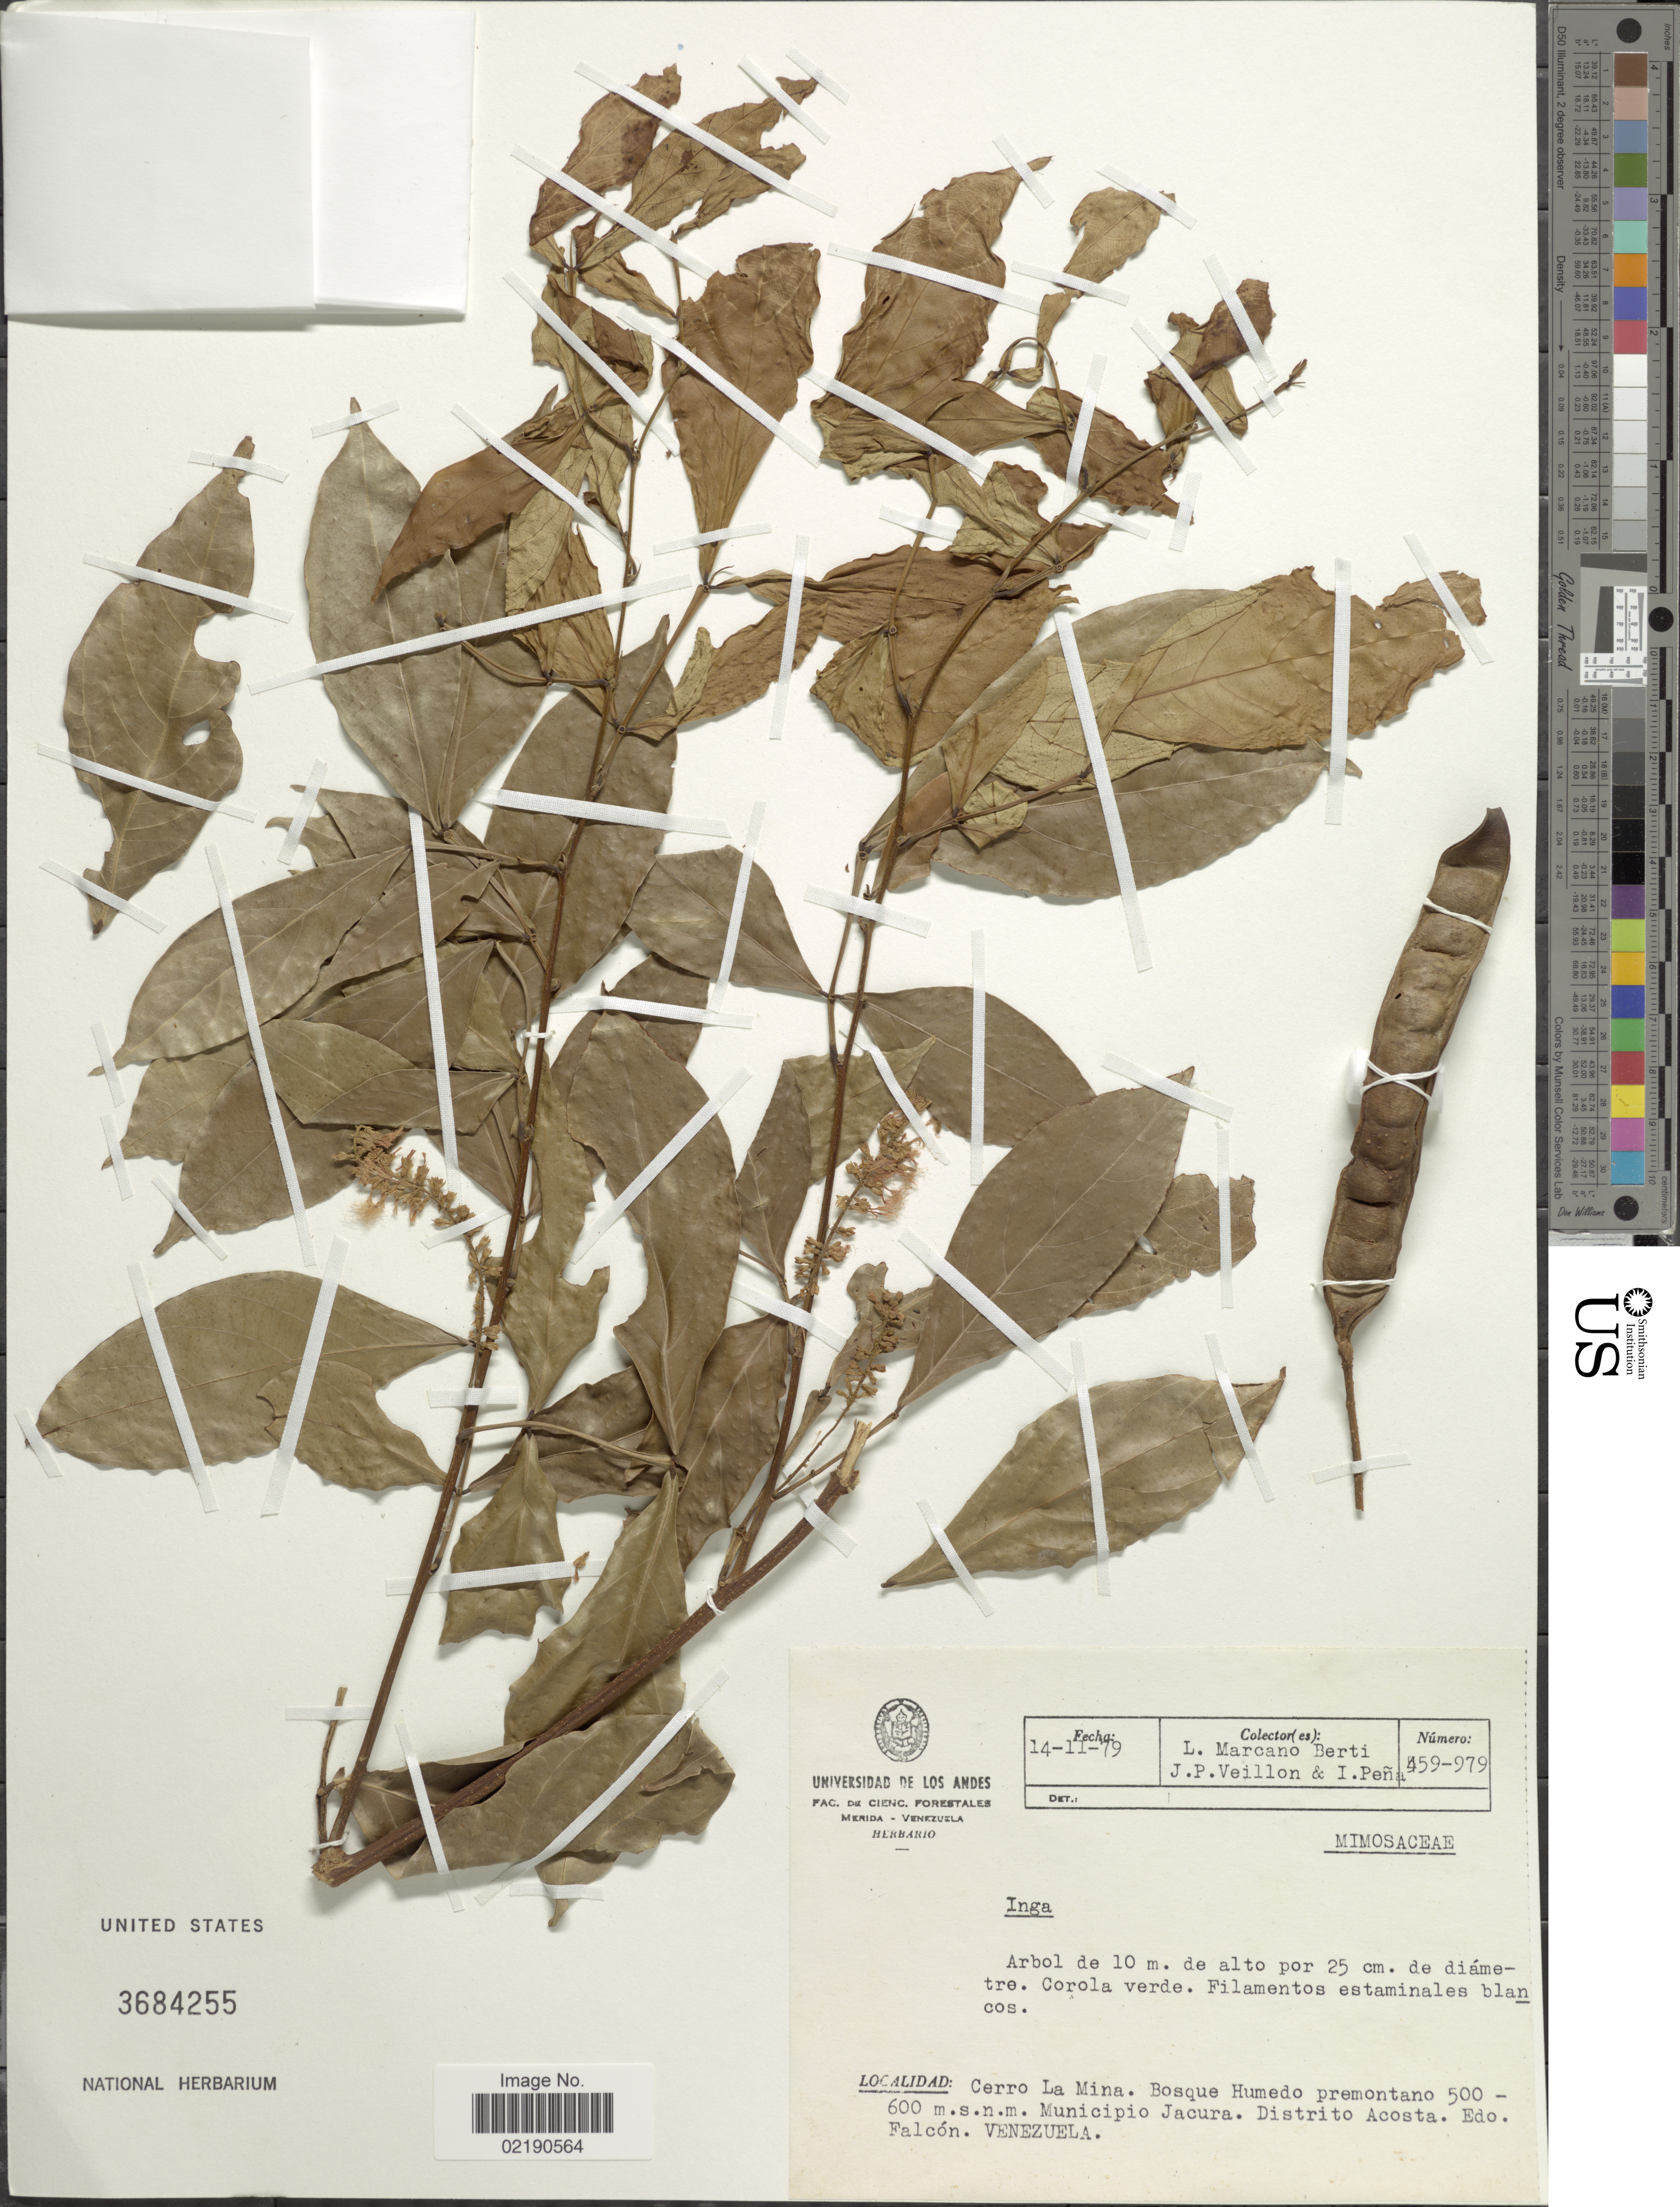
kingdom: Plantae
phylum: Tracheophyta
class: Magnoliopsida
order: Fabales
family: Fabaceae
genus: Inga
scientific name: Inga sp.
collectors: L. Marcano-Berti, J. Veillon & I. Pena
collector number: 459 - 979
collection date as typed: Transcribed d/m/y: 14/11/79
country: Venezuela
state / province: Falcón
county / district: Jacura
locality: Cerro La Mina. Bosque Humedo premontano. Municipio Jacura. Distrito Acosta. Edo. Falcon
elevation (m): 500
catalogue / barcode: US 3684255